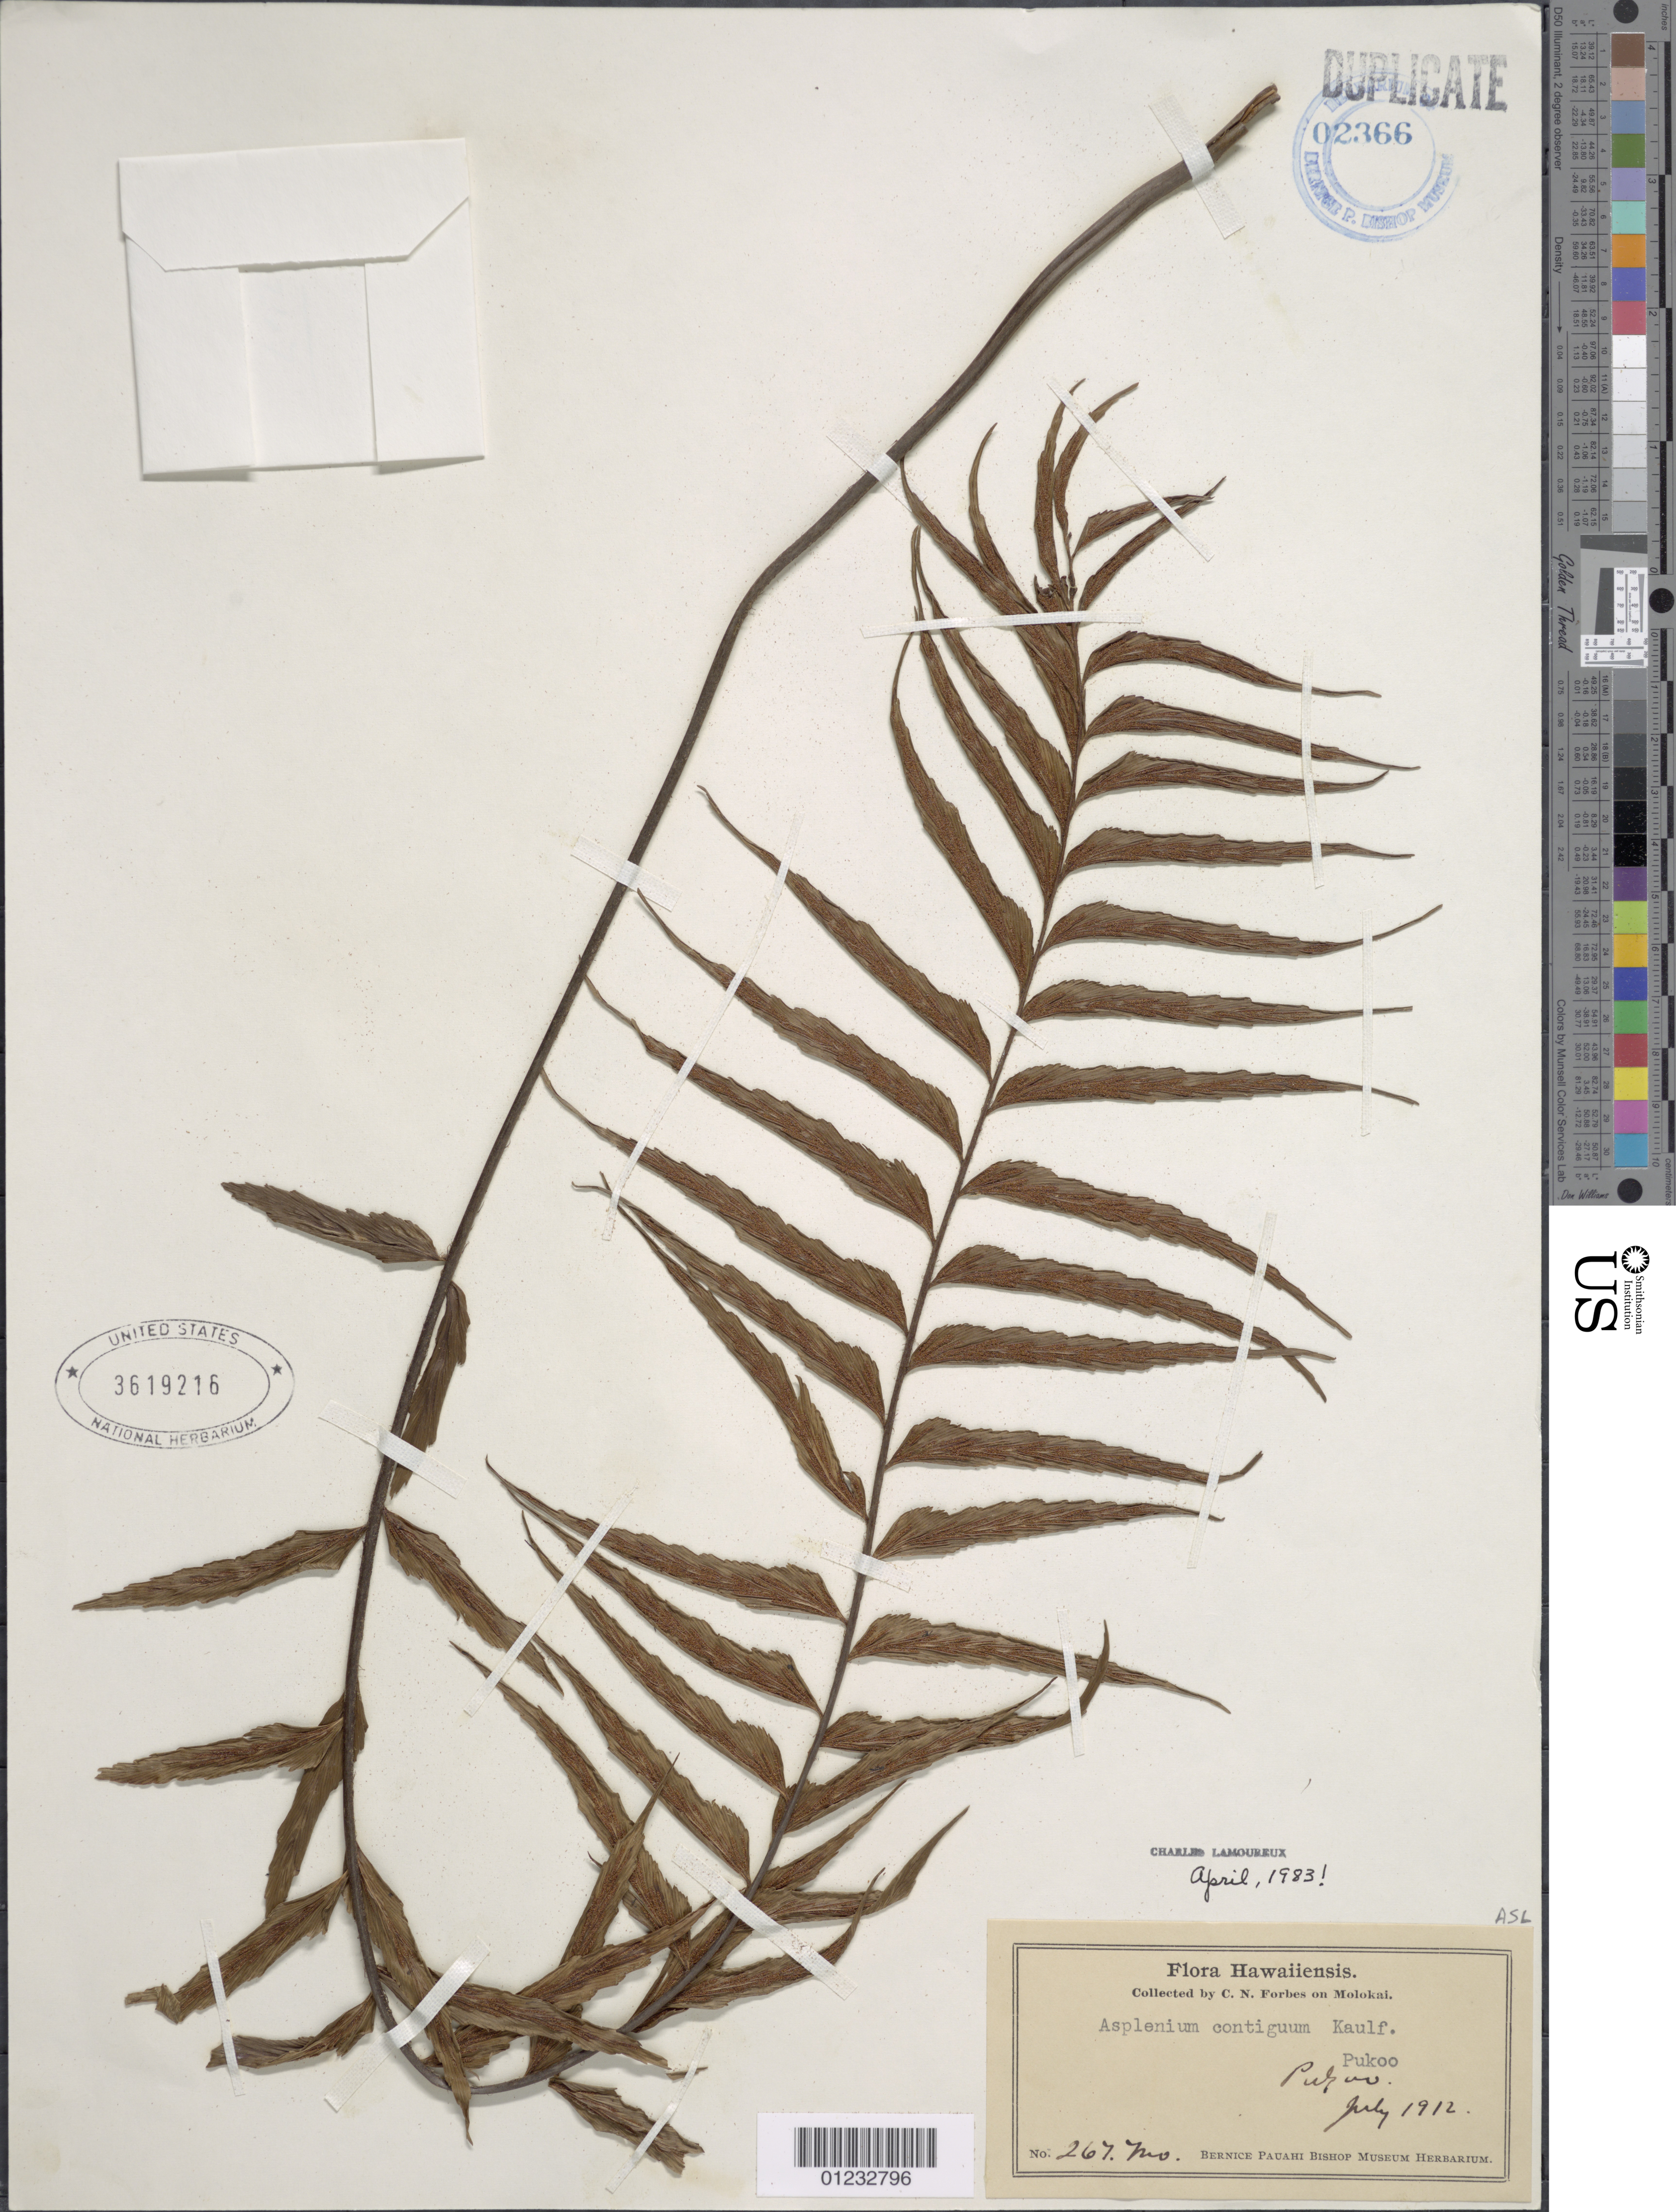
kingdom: Plantae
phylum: Tracheophyta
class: Polypodiopsida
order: Polypodiales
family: Aspleniaceae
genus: Asplenium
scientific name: Asplenium contiguum var. contiguum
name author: Kaulf.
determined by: Wagner, W. L., (BOT), Smithsonian Institution - National Museum of Natural History (UNITED STATES)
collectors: C. N. Forbes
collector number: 267.Mo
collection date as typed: Jul 1912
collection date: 1912-07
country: United States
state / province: Hawaii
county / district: Maui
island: Moloka'i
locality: Pukoo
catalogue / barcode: US 3619216